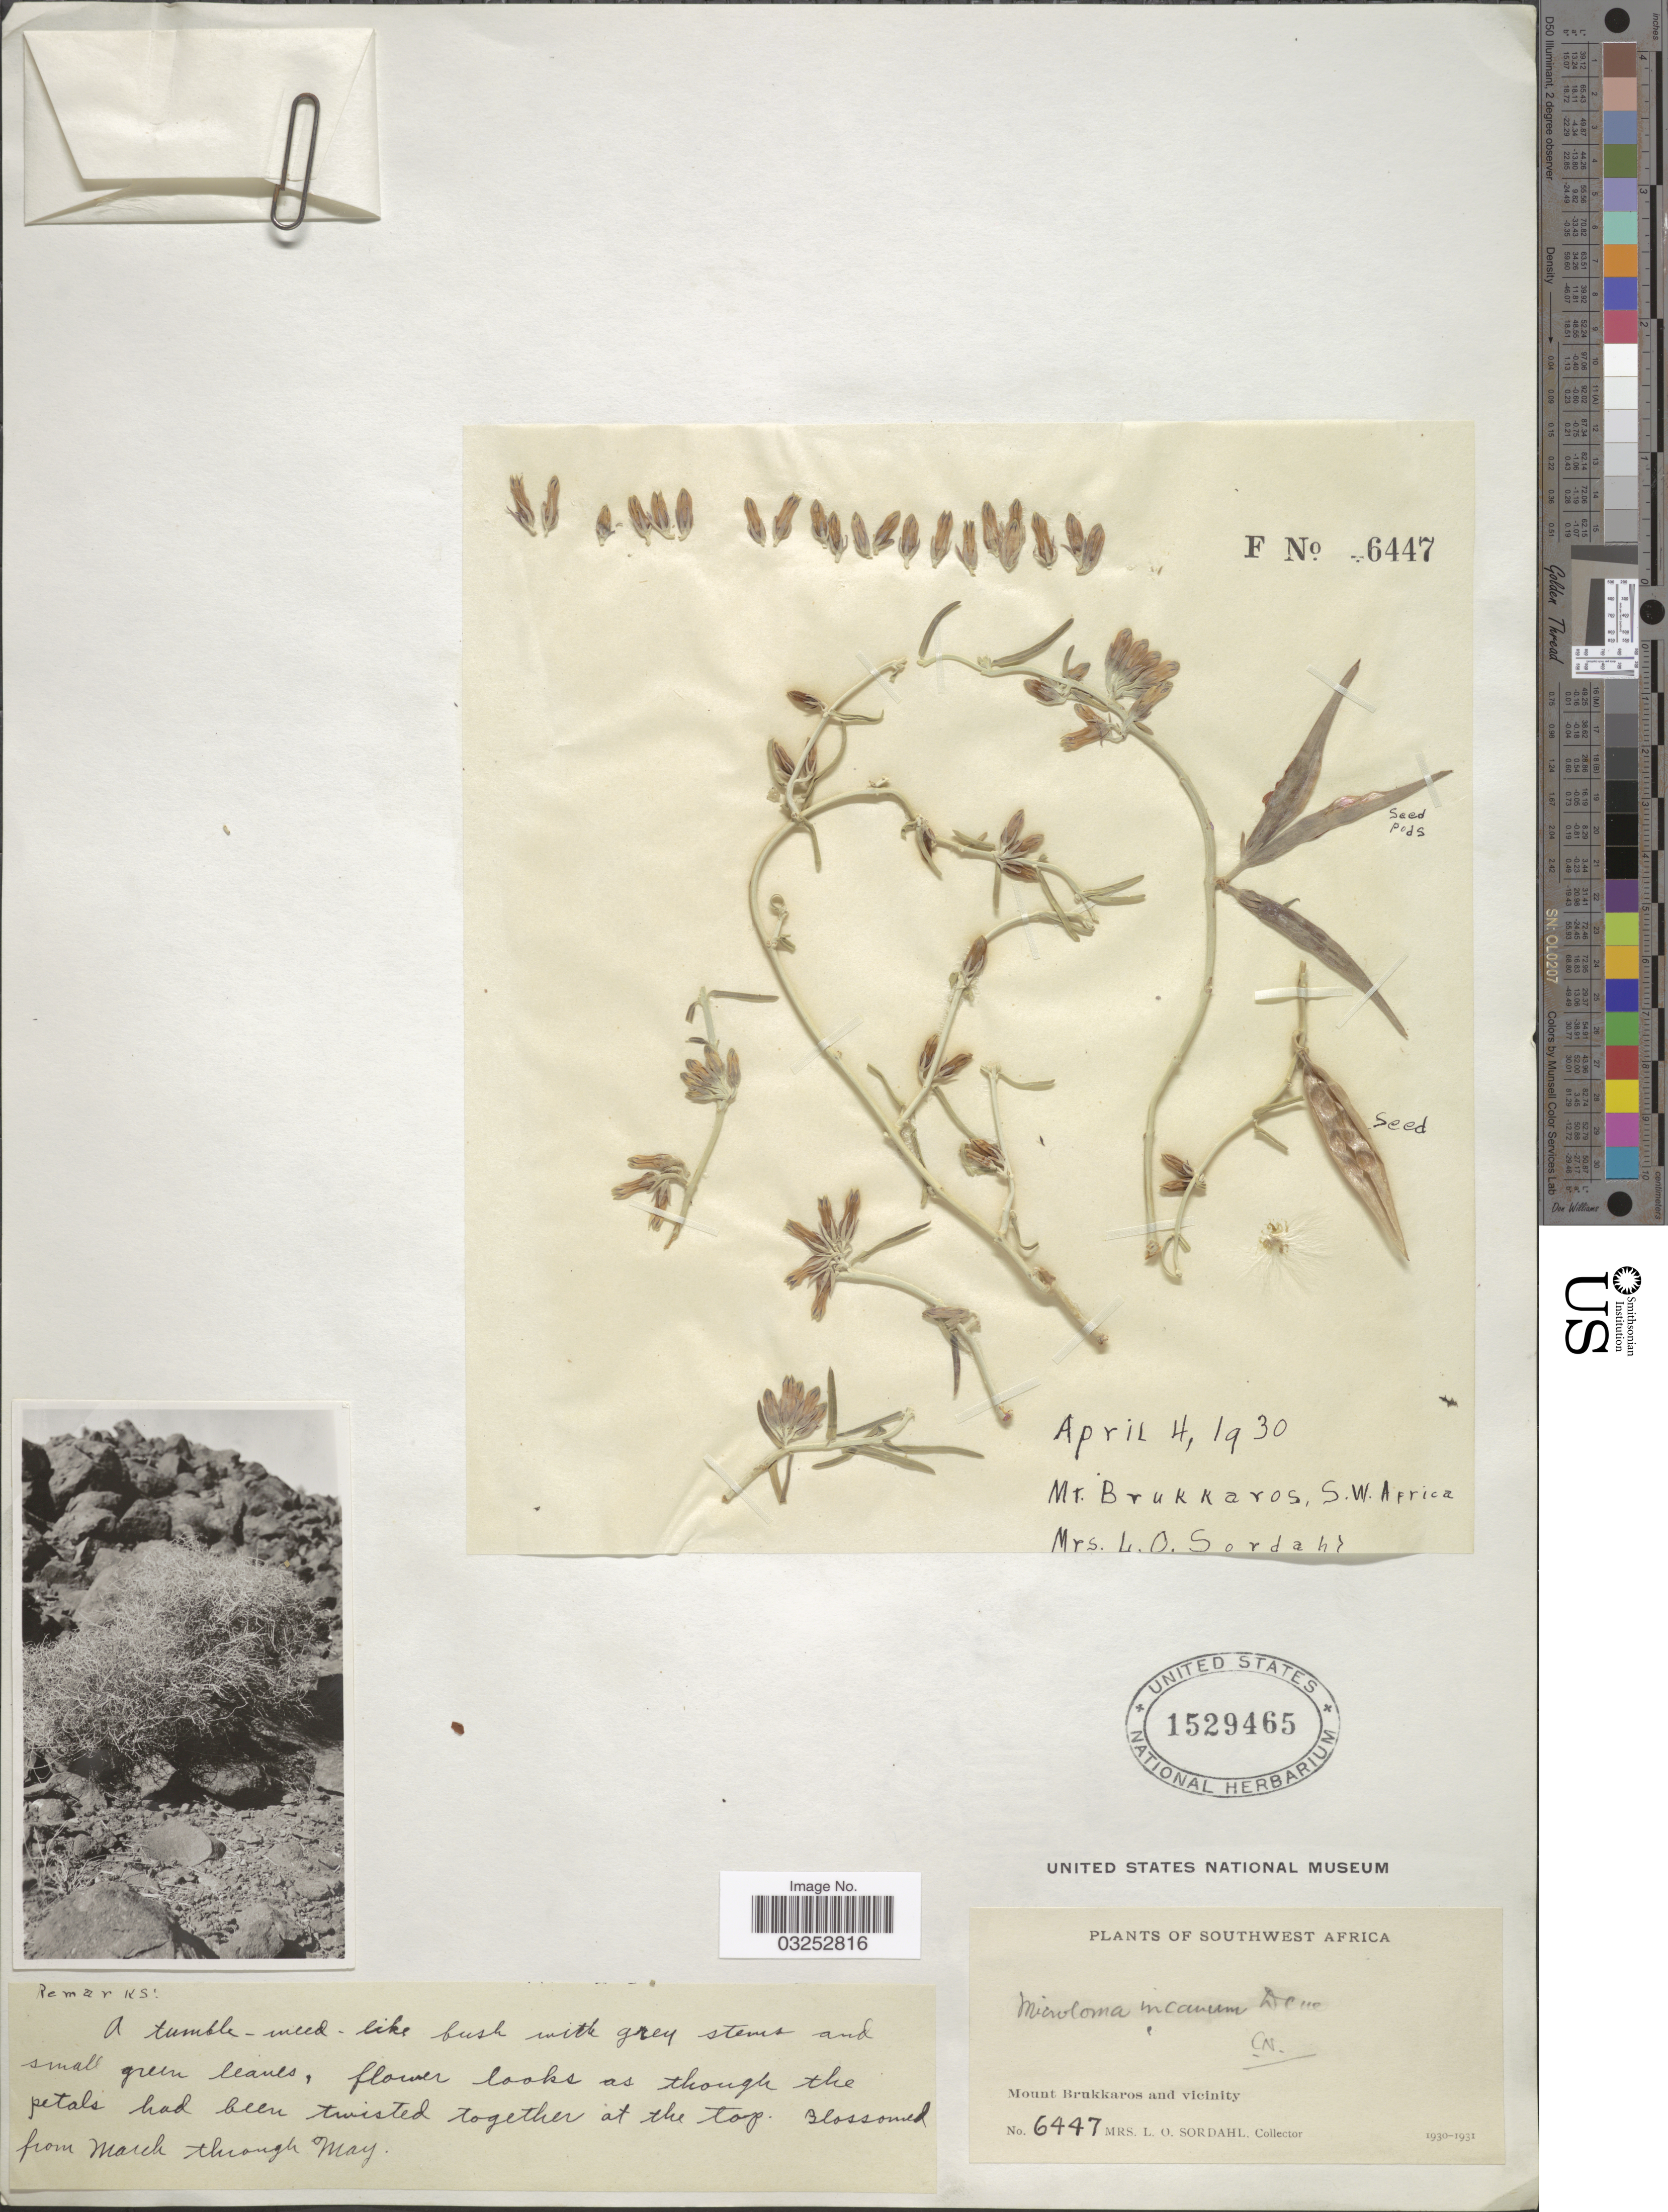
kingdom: Plantae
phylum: Tracheophyta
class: Magnoliopsida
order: Gentianales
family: Apocynaceae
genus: Microloma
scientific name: Microloma incanum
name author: Decne.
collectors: L. Sordahl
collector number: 6447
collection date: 1930-04-04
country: Namibia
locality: Southwest Africa, Mount Brukkaros and vicinity, S.W. Africa.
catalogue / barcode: US 1529465